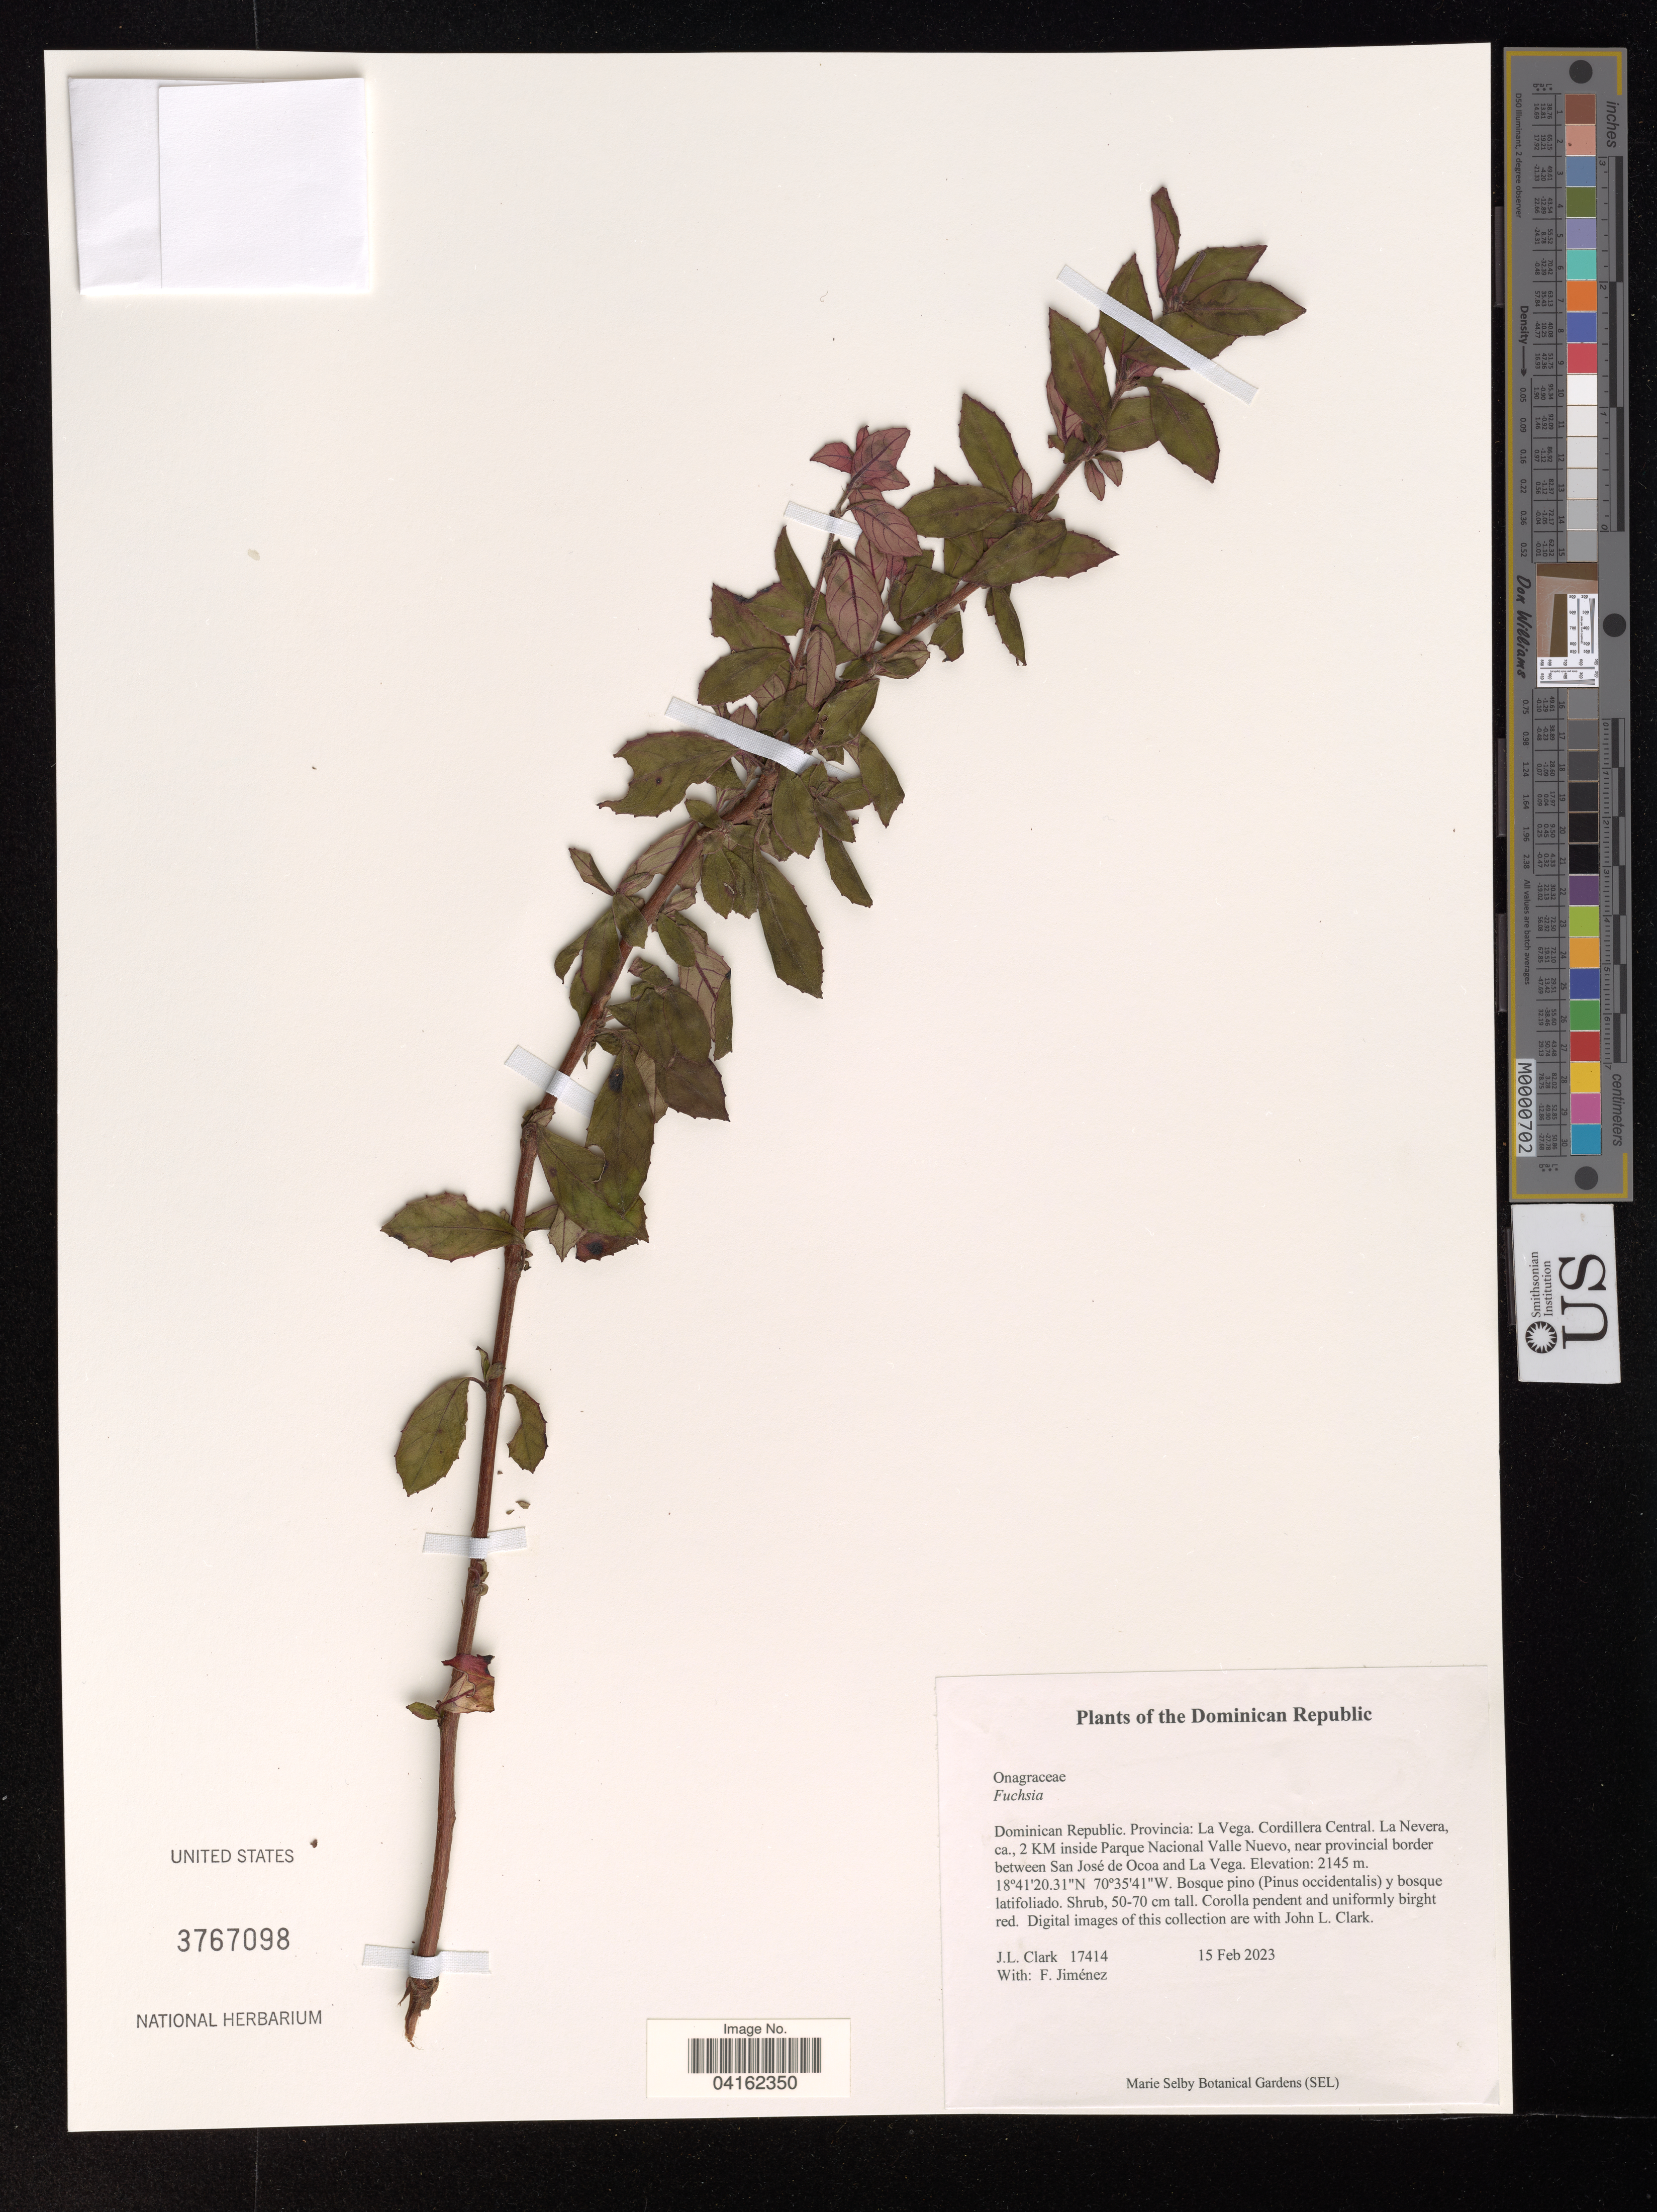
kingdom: Plantae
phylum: Tracheophyta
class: Magnoliopsida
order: Myrtales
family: Onagraceae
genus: Fuchsia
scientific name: Fuchsia sp.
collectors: J. L. Clark & F. Jiménez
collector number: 17414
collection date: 2023-02-15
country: Dominican Republic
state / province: La Vega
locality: Cordillera Central. La Nevera, ca., 2 KM inside Parque Nacional Valle Nuevo, near provincial border between San José de Ocoa and La Vega.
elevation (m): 2145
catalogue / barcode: US 3767098